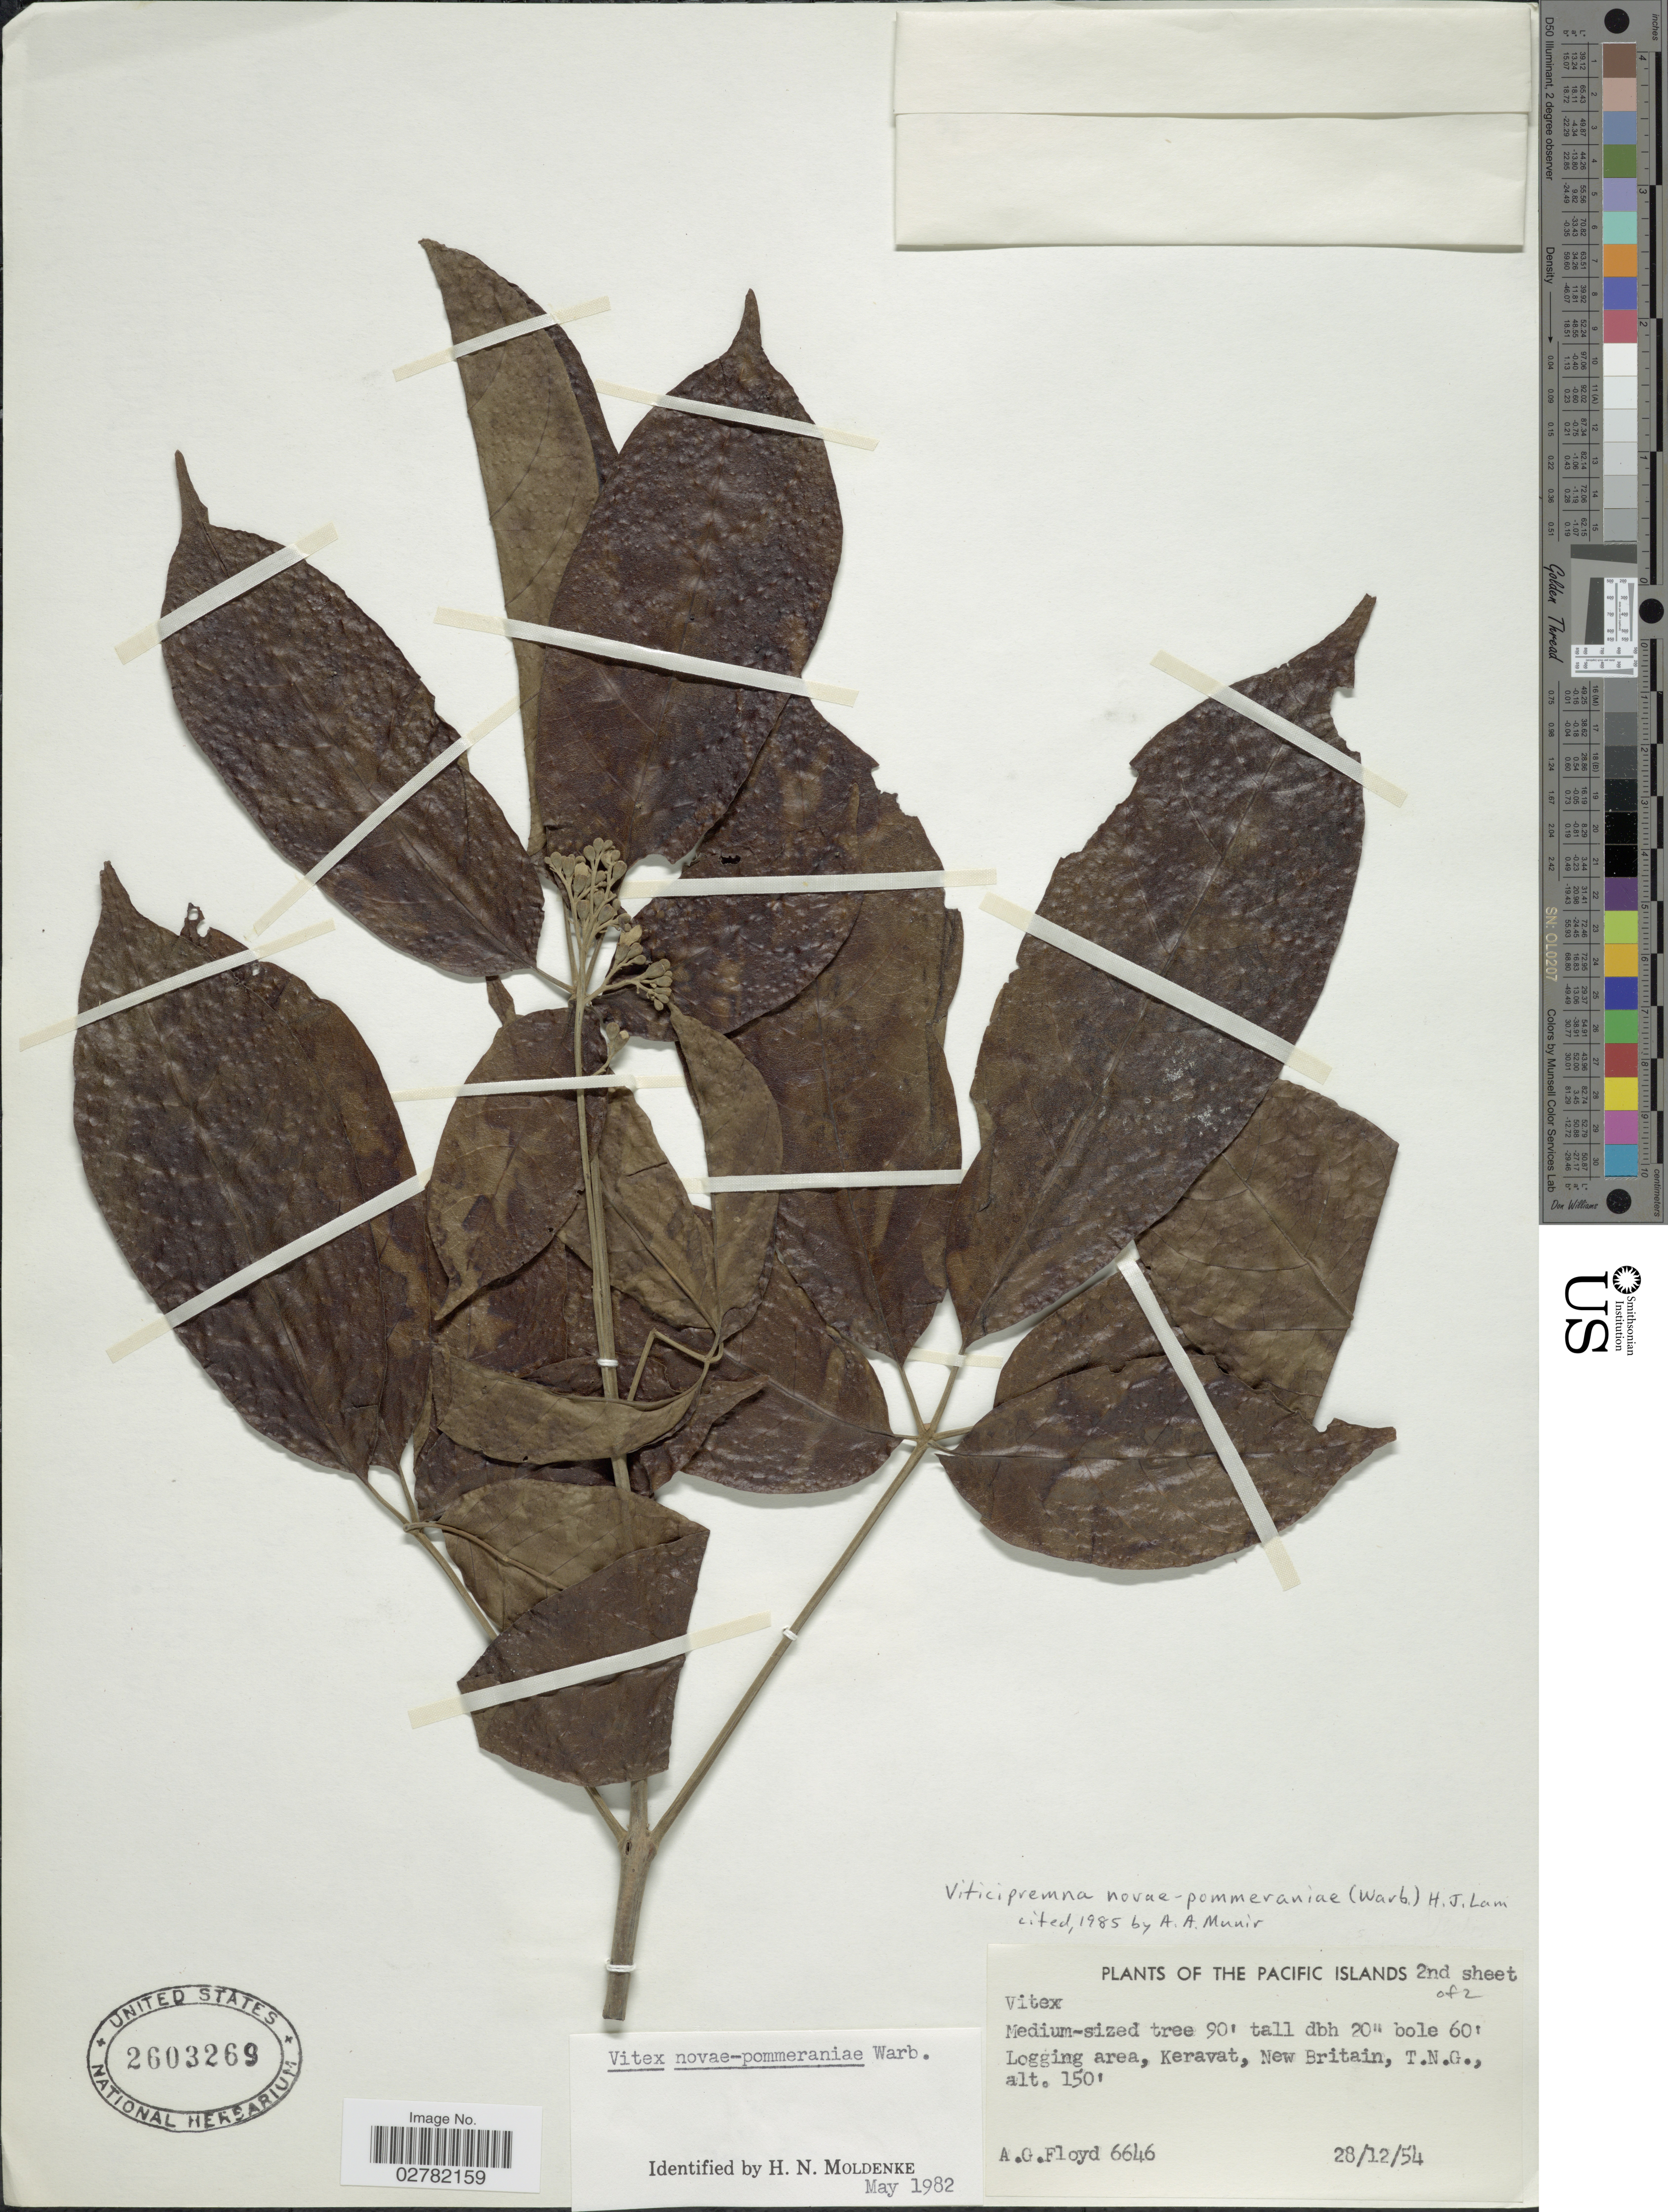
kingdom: Plantae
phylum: Tracheophyta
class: Magnoliopsida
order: Lamiales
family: Lamiaceae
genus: Viticipremna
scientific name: Viticipremna novae-pommeraniae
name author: (Warb.) H.J. Lam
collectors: A. G. Floyd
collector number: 6646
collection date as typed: Transcribed d/m/y: 28/12/54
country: Papua New Guinea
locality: Pacific Island. Logging area, Keravat, New Britain, T.N.G.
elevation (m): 46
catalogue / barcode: US 2603269